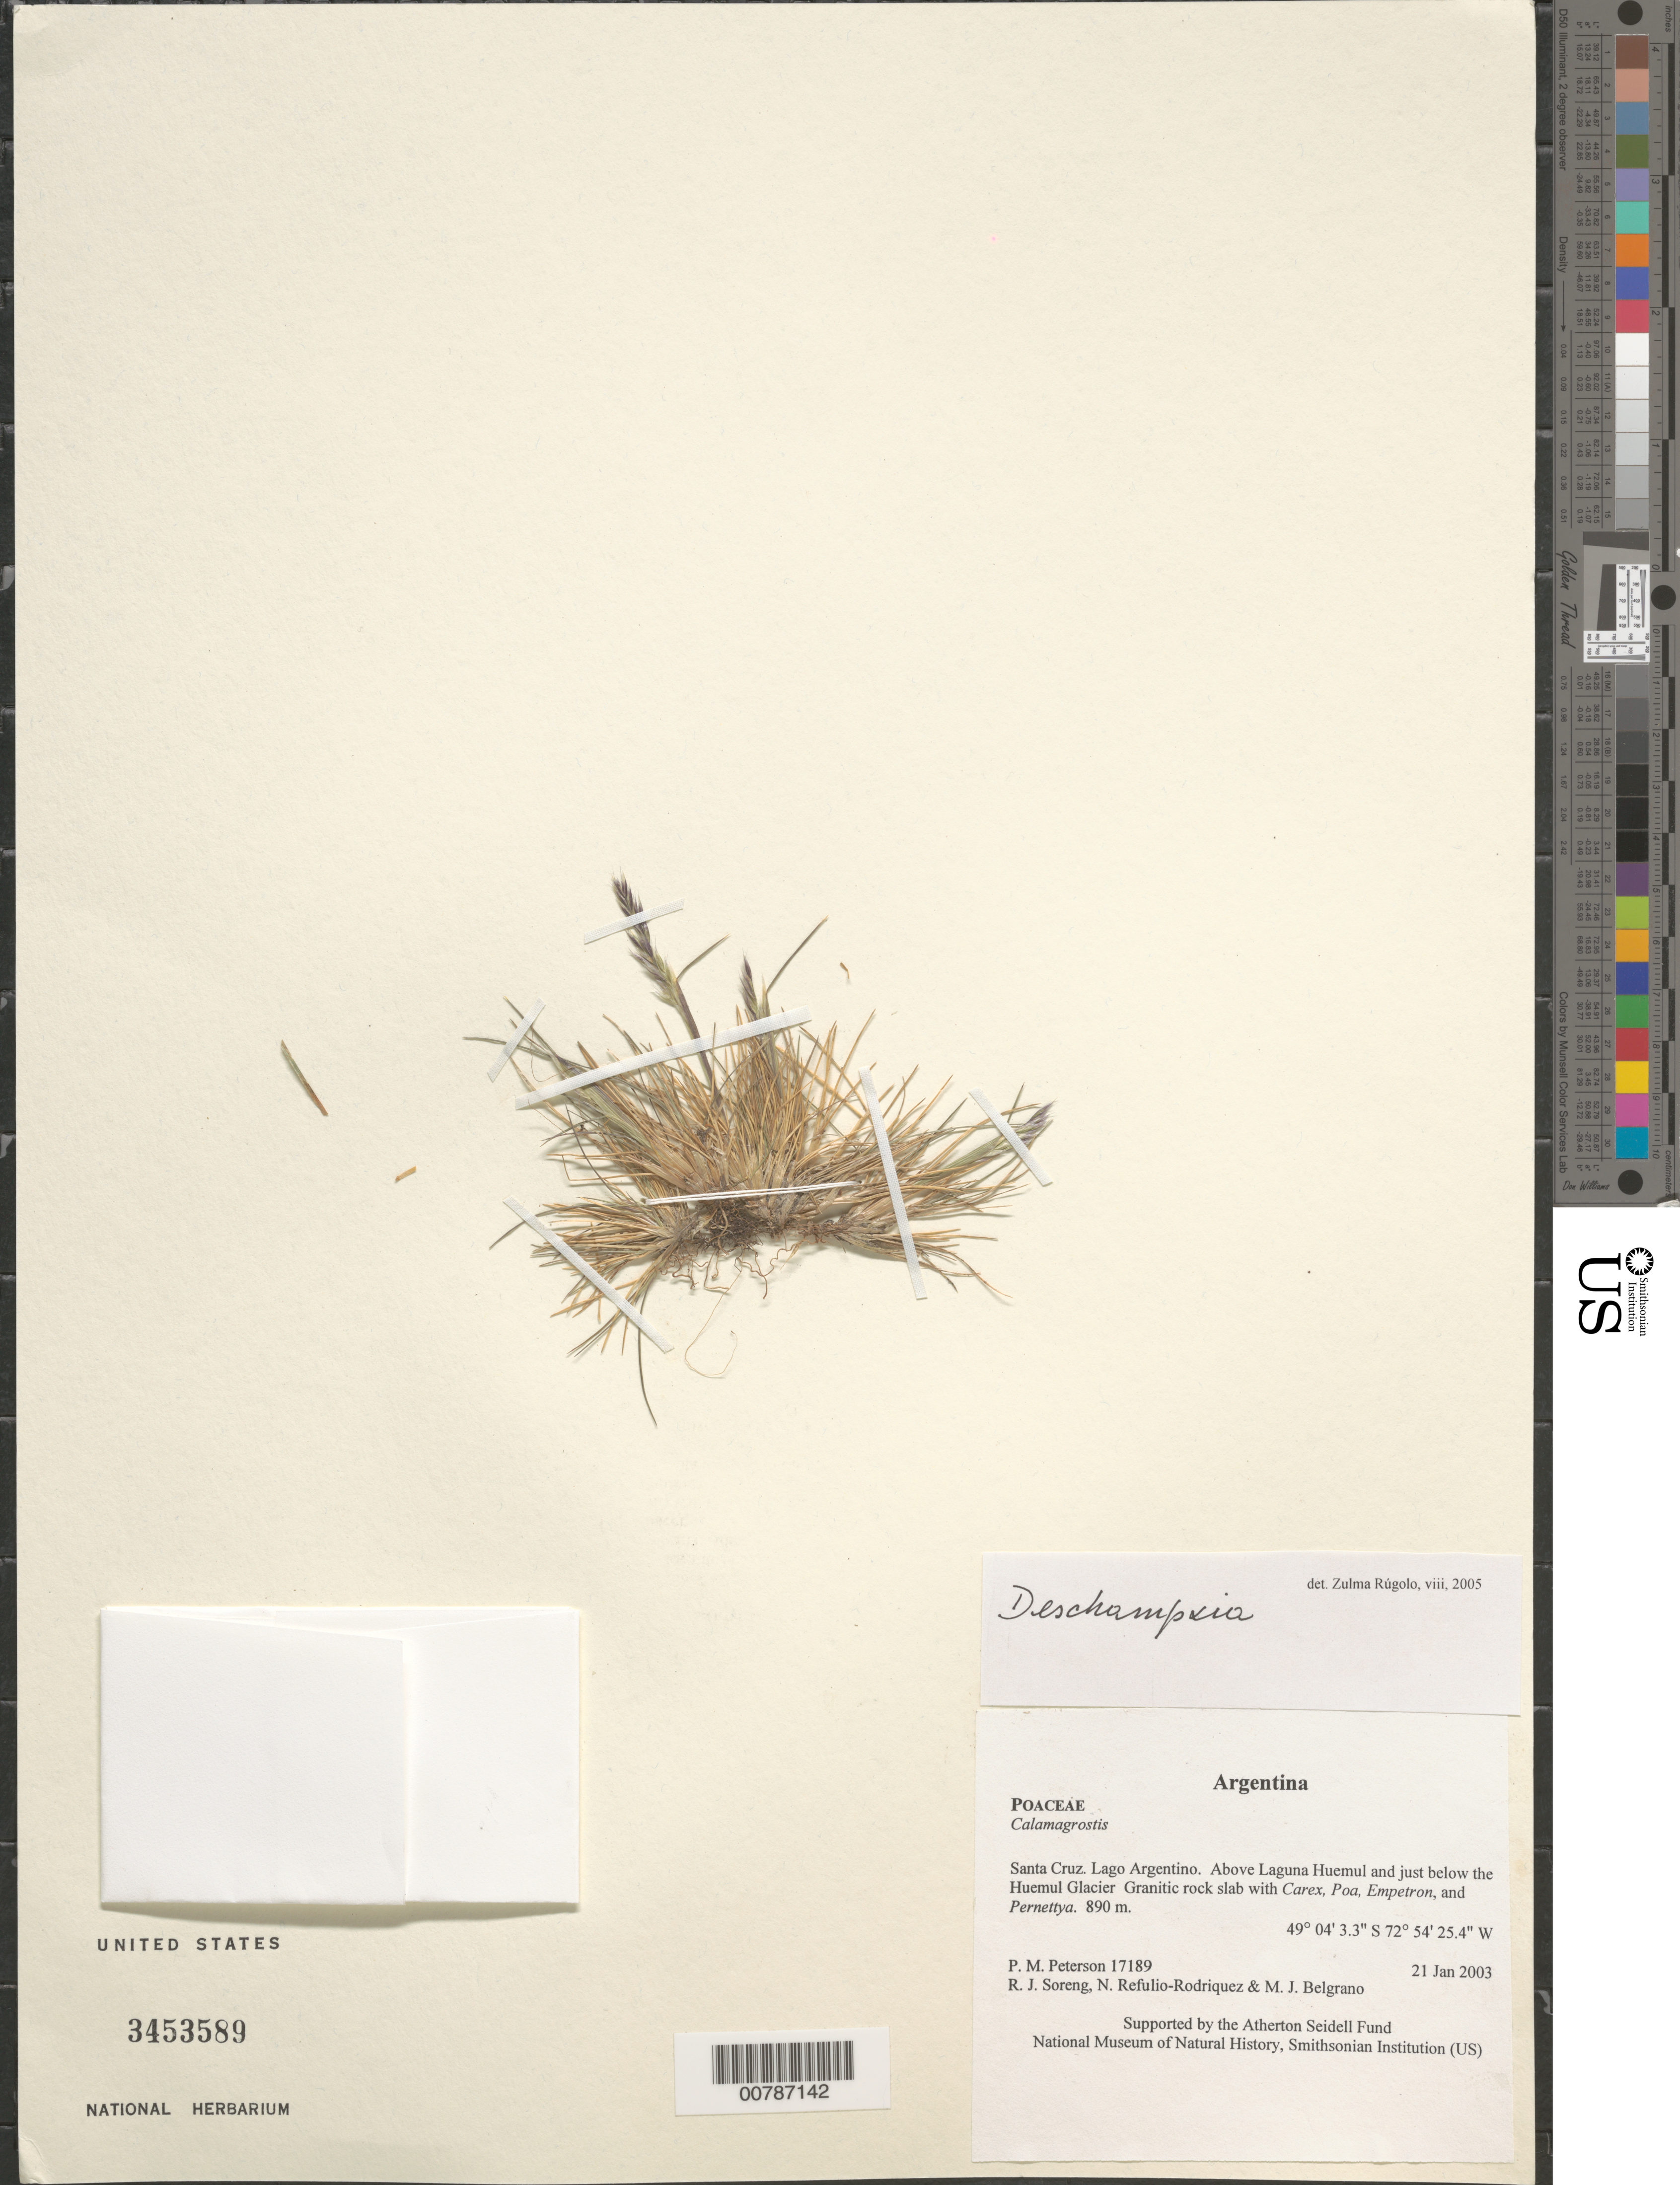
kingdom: Plantae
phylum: Tracheophyta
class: Liliopsida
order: Poales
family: Poaceae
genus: Deschampsia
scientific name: Deschampsia sp.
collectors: P. M. Peterson, R. J. Soreng, N. Refulio-Rodríguez & M. Belgrano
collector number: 17189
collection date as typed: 21 Jan 2003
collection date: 2003-01-21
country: Argentina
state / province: Santa Cruz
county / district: Lago Argentino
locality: Above Laguna Huemul and just below the Huemul Glacier Granitic rock slab with Carex, Poa, Empetron, and Pernettya.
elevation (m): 890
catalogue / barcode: US 3453589